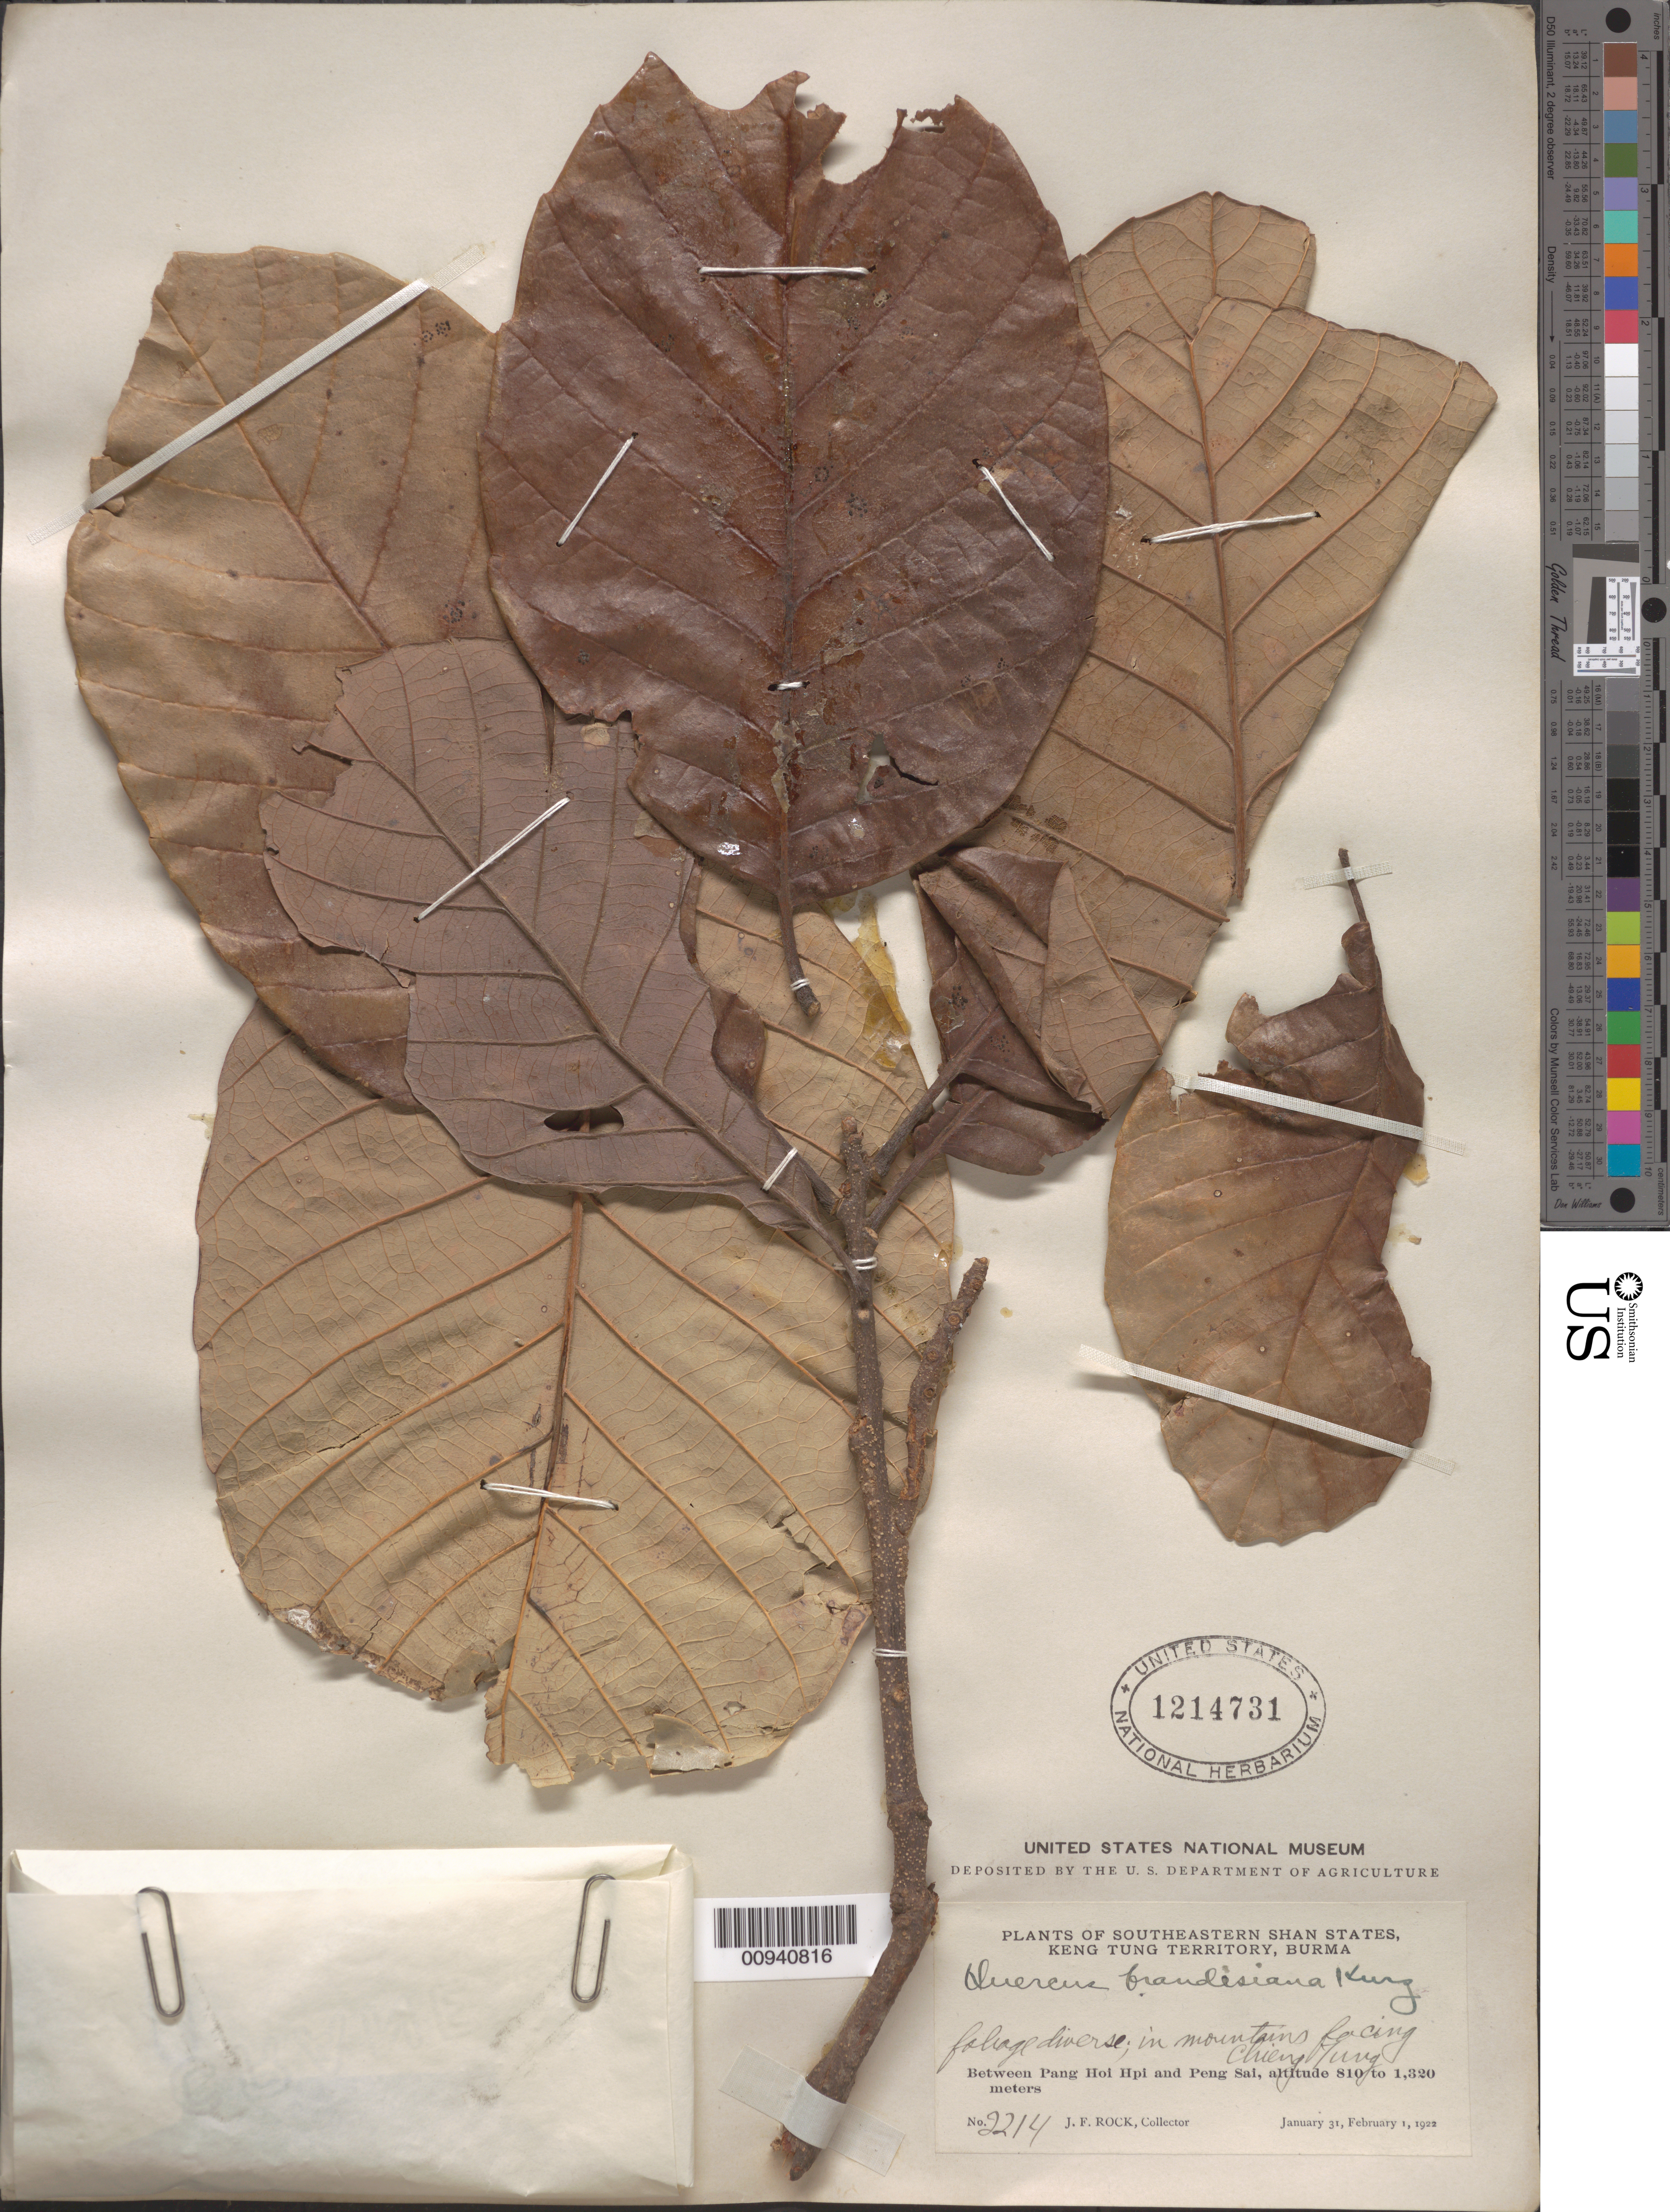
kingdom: Plantae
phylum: Tracheophyta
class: Magnoliopsida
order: Fagales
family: Fagaceae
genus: Quercus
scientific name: Quercus brandisiana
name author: Kurz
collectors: J. F. Rock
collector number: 2214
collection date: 1922-01-31/1922-02-01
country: Myanmar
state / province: Shan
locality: Keng Tung Territory, betweenn Pang Hoi Hpi and Peng Sai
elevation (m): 810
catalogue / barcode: US 1214731